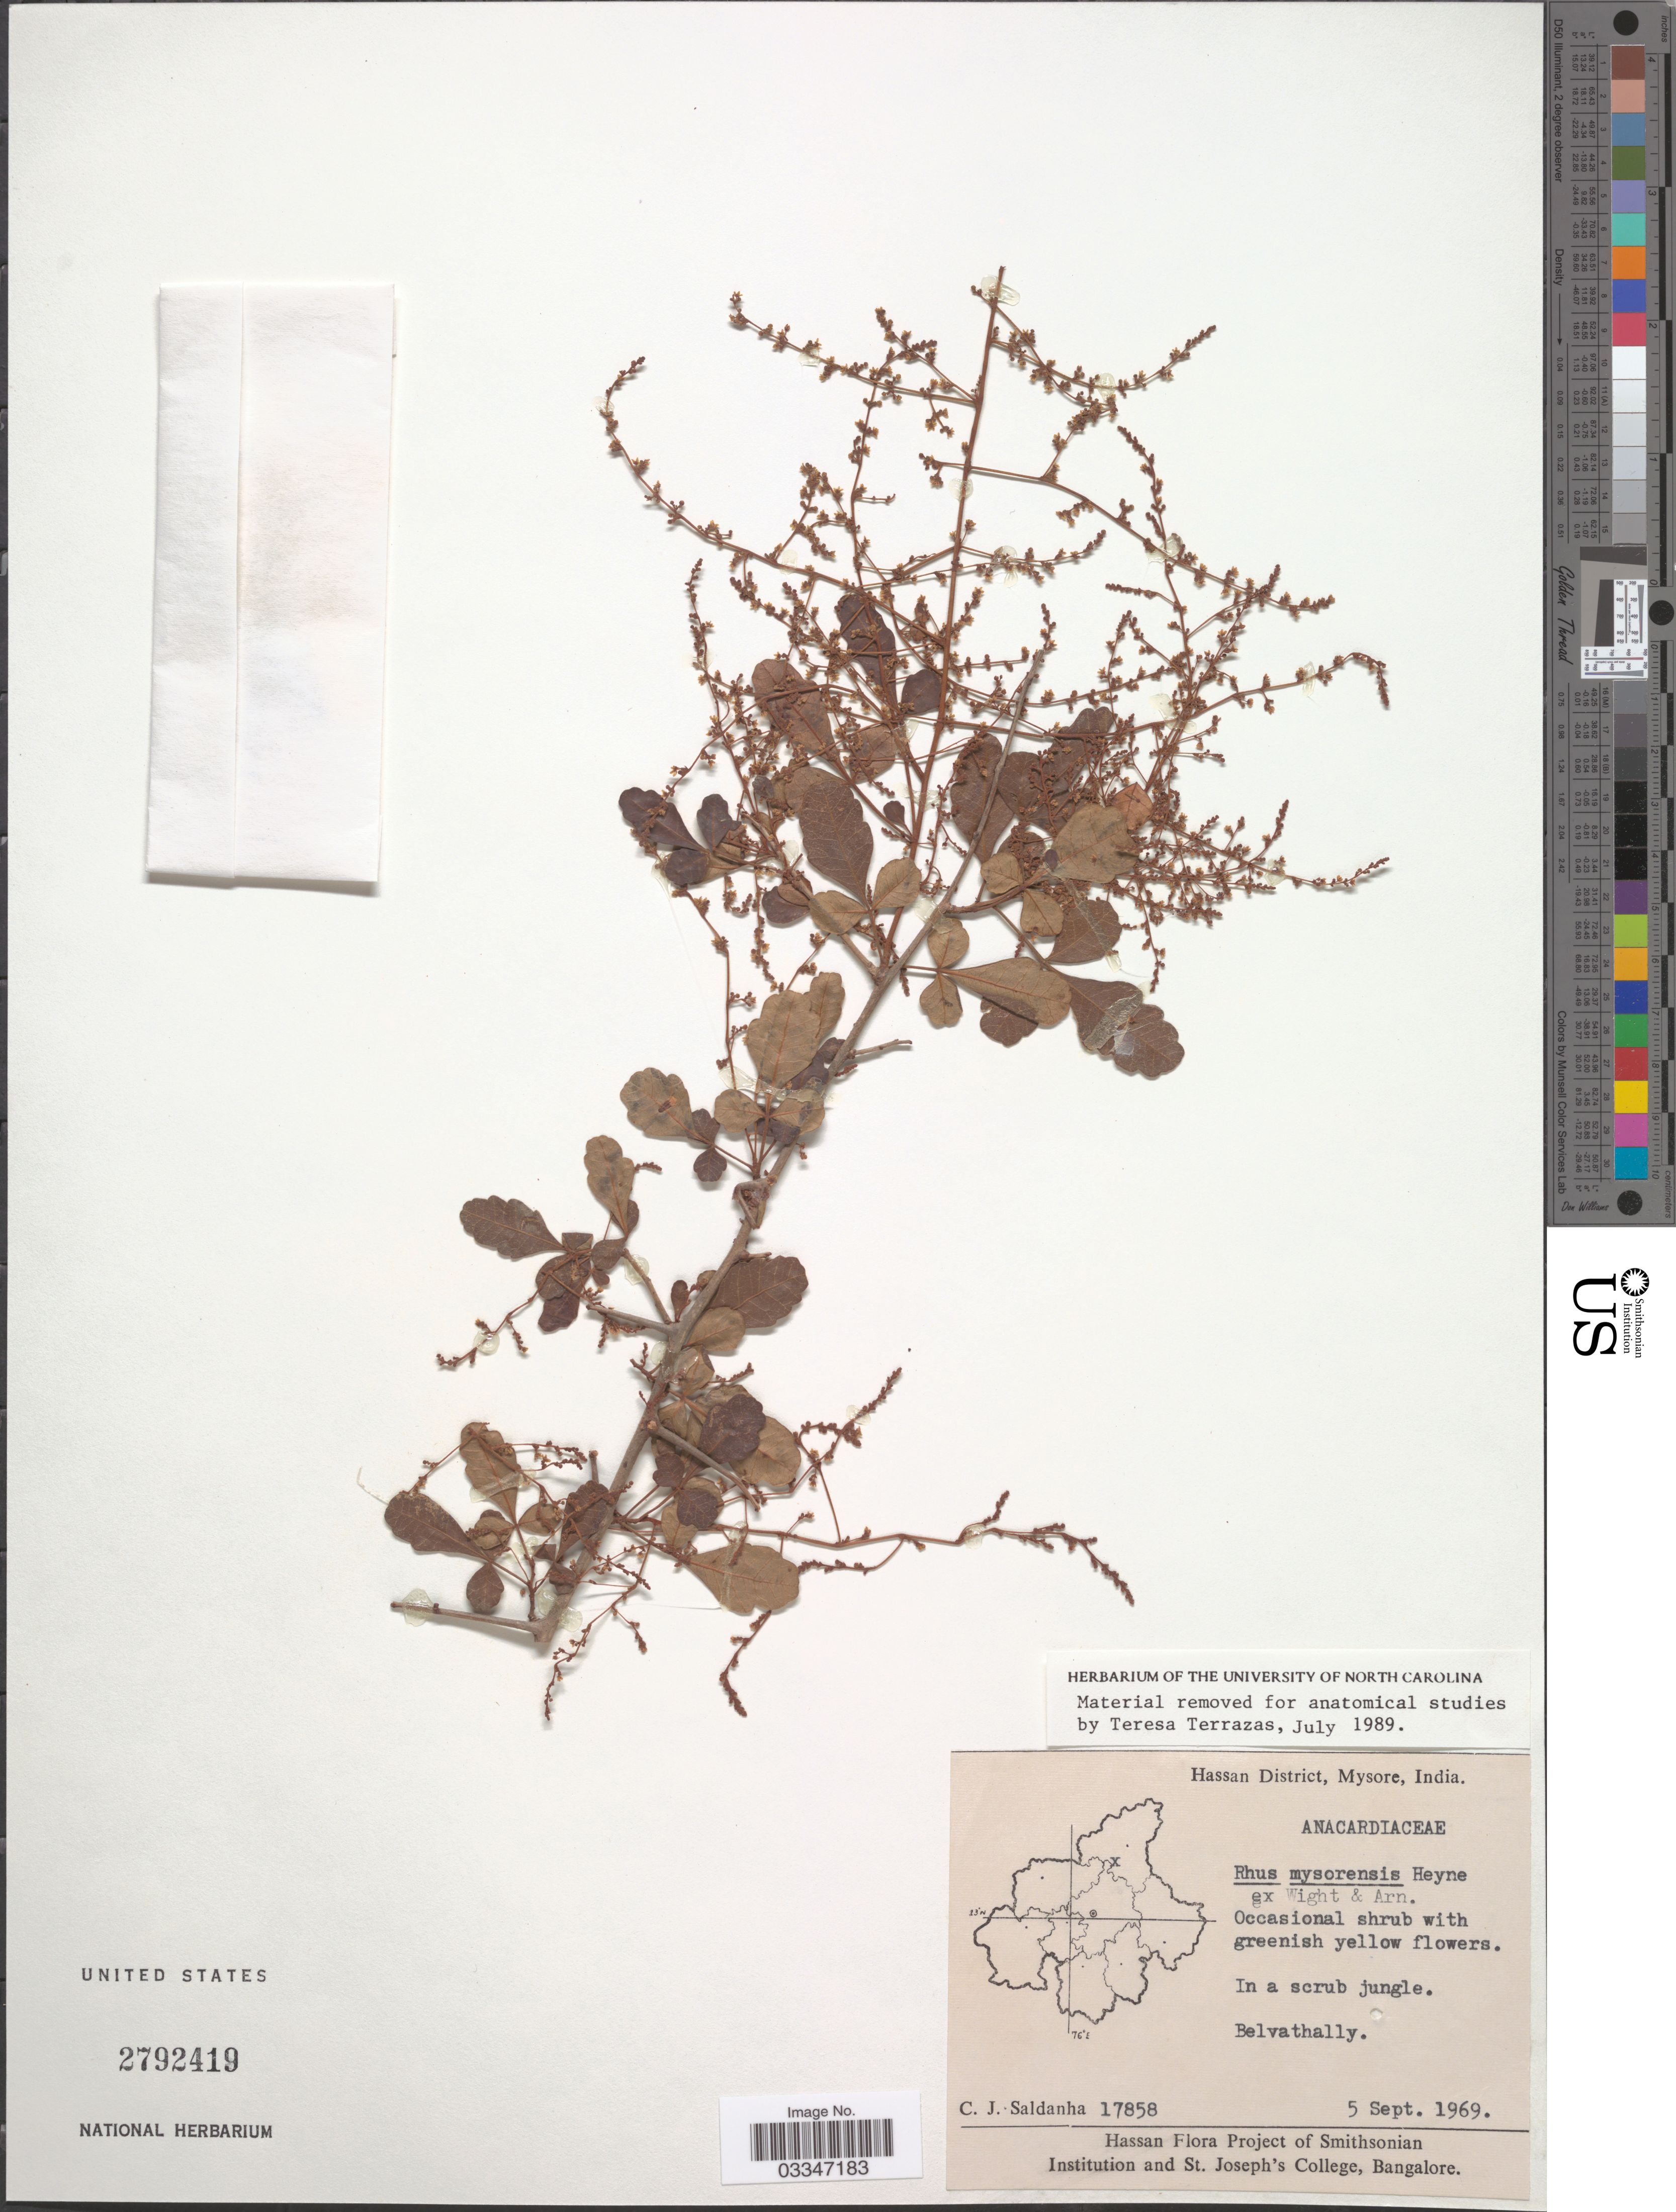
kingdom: Plantae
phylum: Tracheophyta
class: Magnoliopsida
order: Sapindales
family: Anacardiaceae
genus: Rhus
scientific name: Rhus mysorensis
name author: G. Don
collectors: C. J. Saldanha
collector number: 17858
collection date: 1969-09-05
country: India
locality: Hassan District, Mysore. Belvathally.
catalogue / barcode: US 2792419